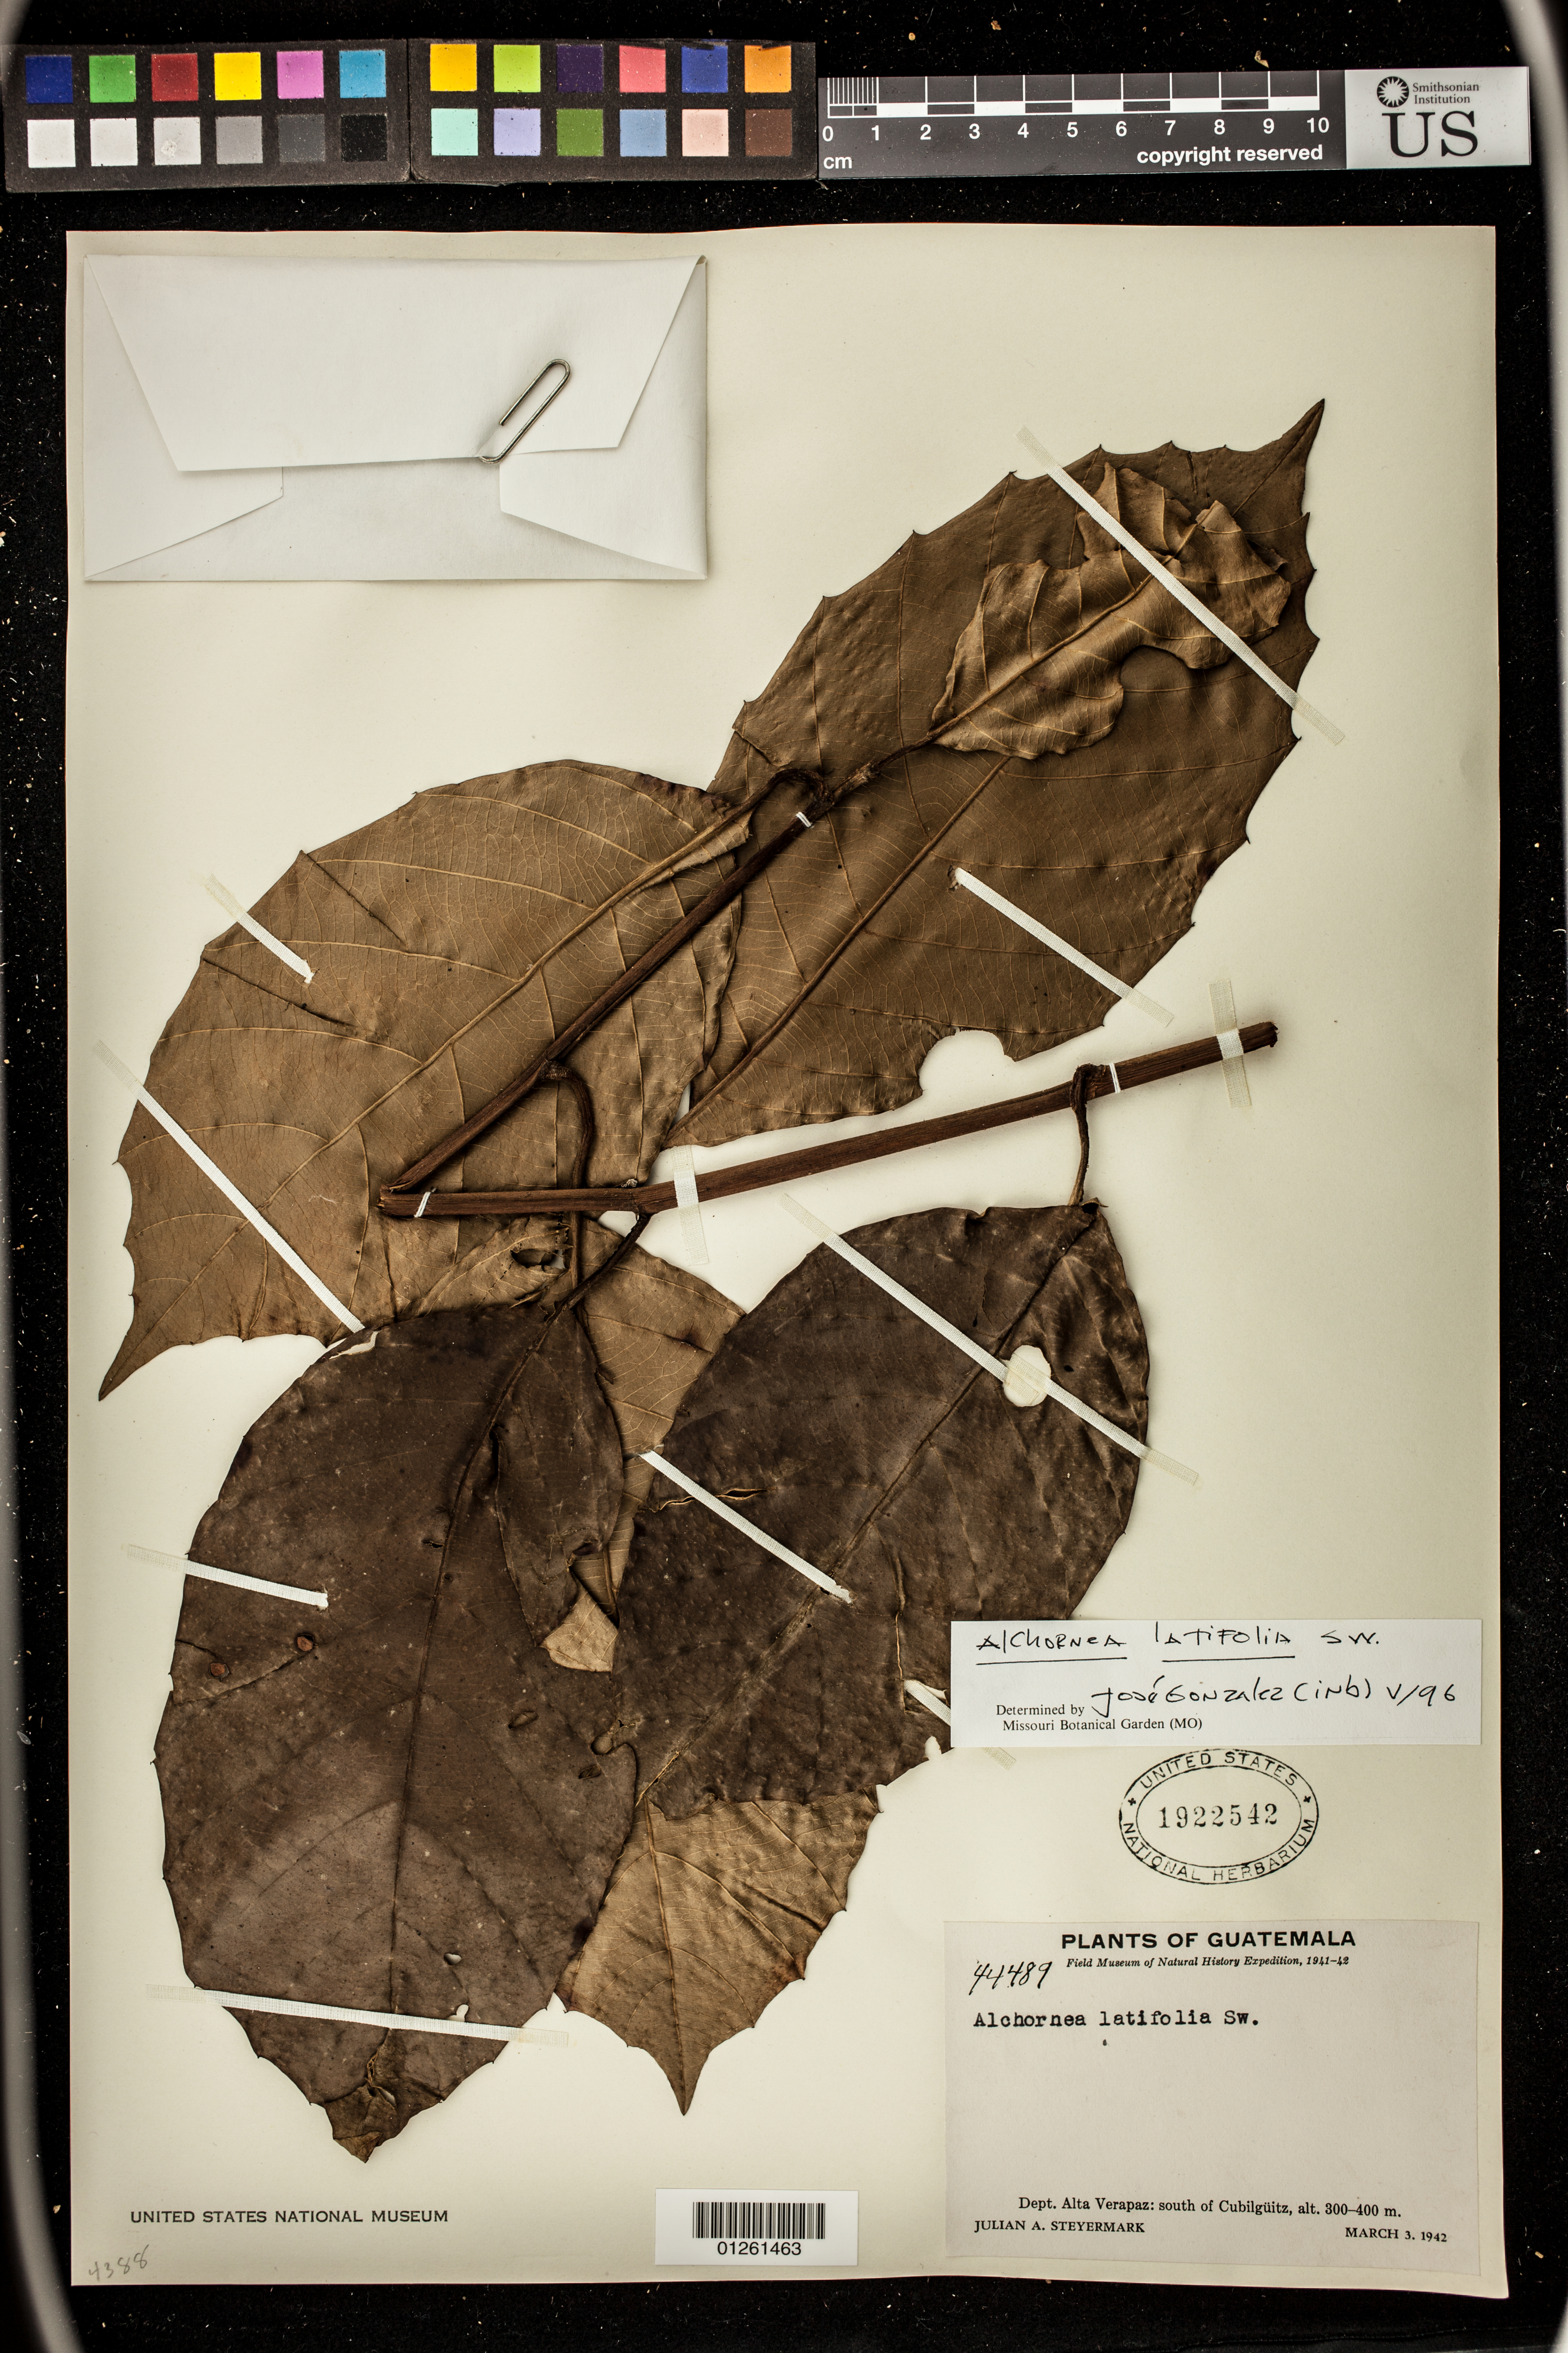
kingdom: Plantae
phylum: Tracheophyta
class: Magnoliopsida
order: Malpighiales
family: Euphorbiaceae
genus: Alchornea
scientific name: Alchornea latifolia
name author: Sw.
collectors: J. Steyermark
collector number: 44489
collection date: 1942-03-03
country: Guatemala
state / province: Alta Verapaz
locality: South of Cubilguitz [Cubilhuitz]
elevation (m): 300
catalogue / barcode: US 1922542